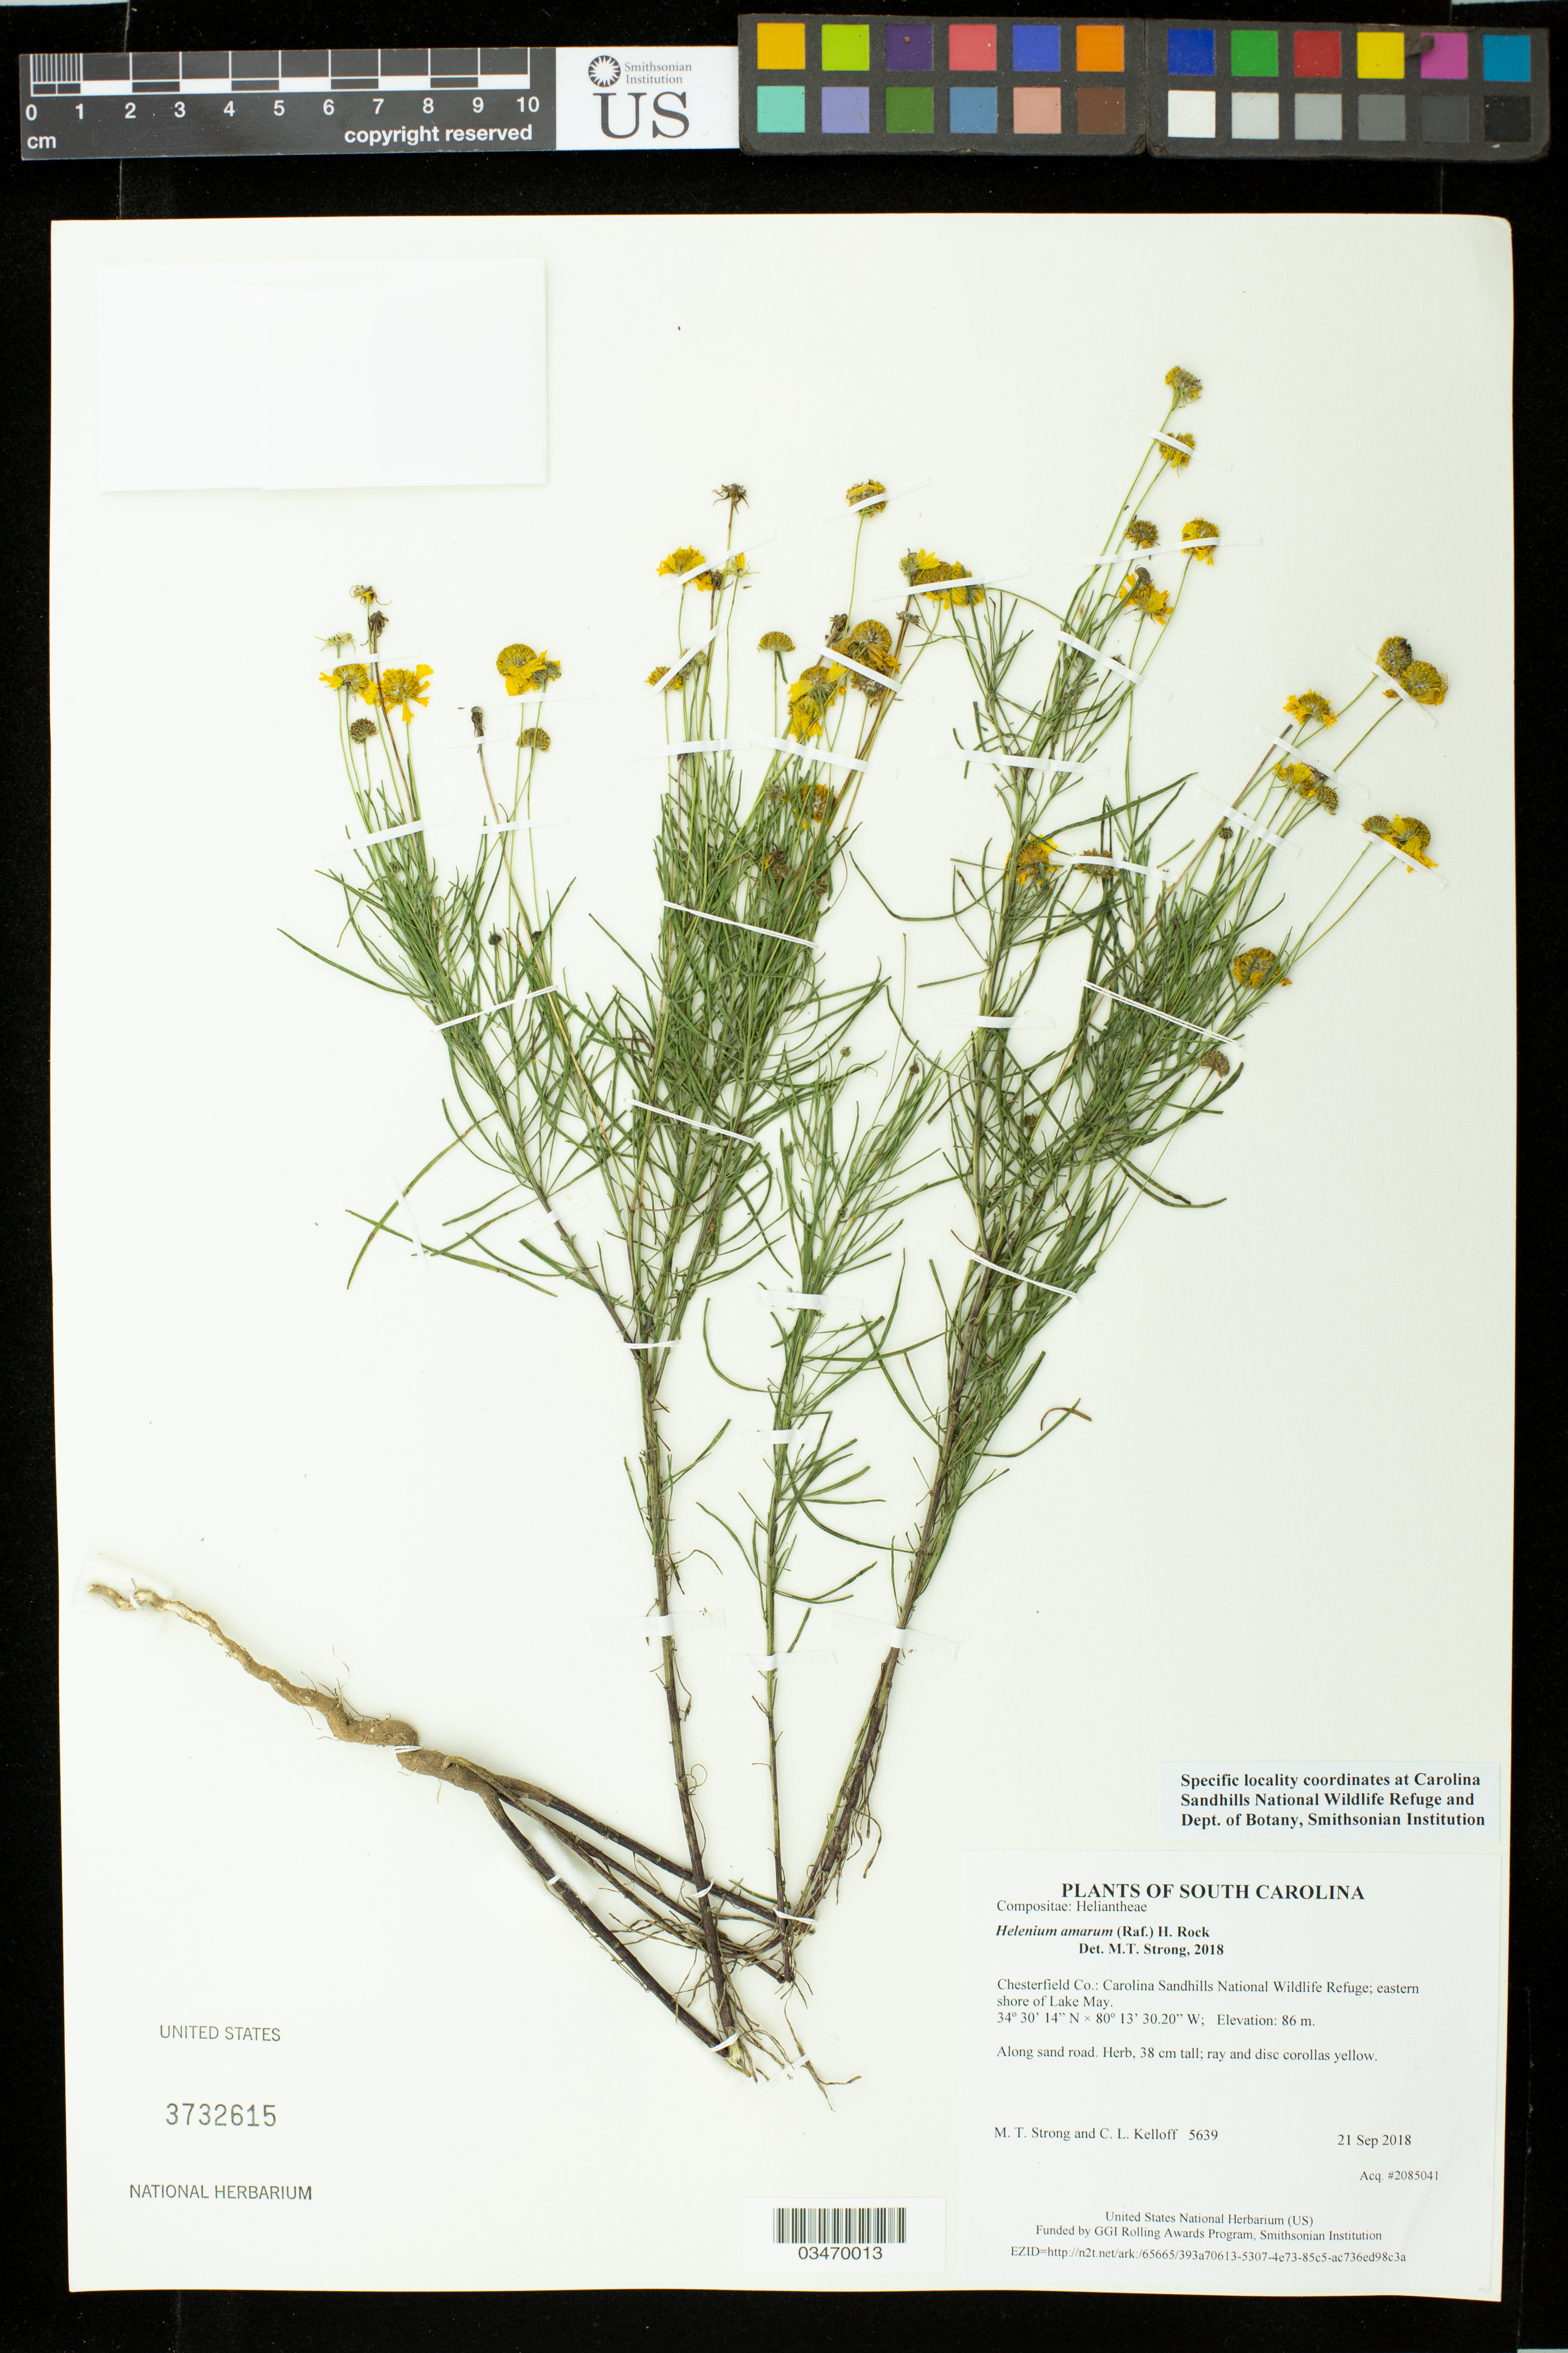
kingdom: Plantae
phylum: Tracheophyta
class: Magnoliopsida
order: Asterales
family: Asteraceae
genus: Helenium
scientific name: Helenium amarum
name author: (Raf.) H. Rock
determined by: Strong, M. T., (US), Smithsonian Institution - National Museum of Natural History (UNITED STATES)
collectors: M. T. Strong & C. L. Kelloff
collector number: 5639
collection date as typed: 21 Sep 2018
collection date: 2018-09-21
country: United States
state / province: South Carolina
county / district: Chesterfield Co.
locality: Carolina Sandhills National Wildlife Refuge; eastern shore of Lake May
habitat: Along sand road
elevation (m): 86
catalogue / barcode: US 3732615